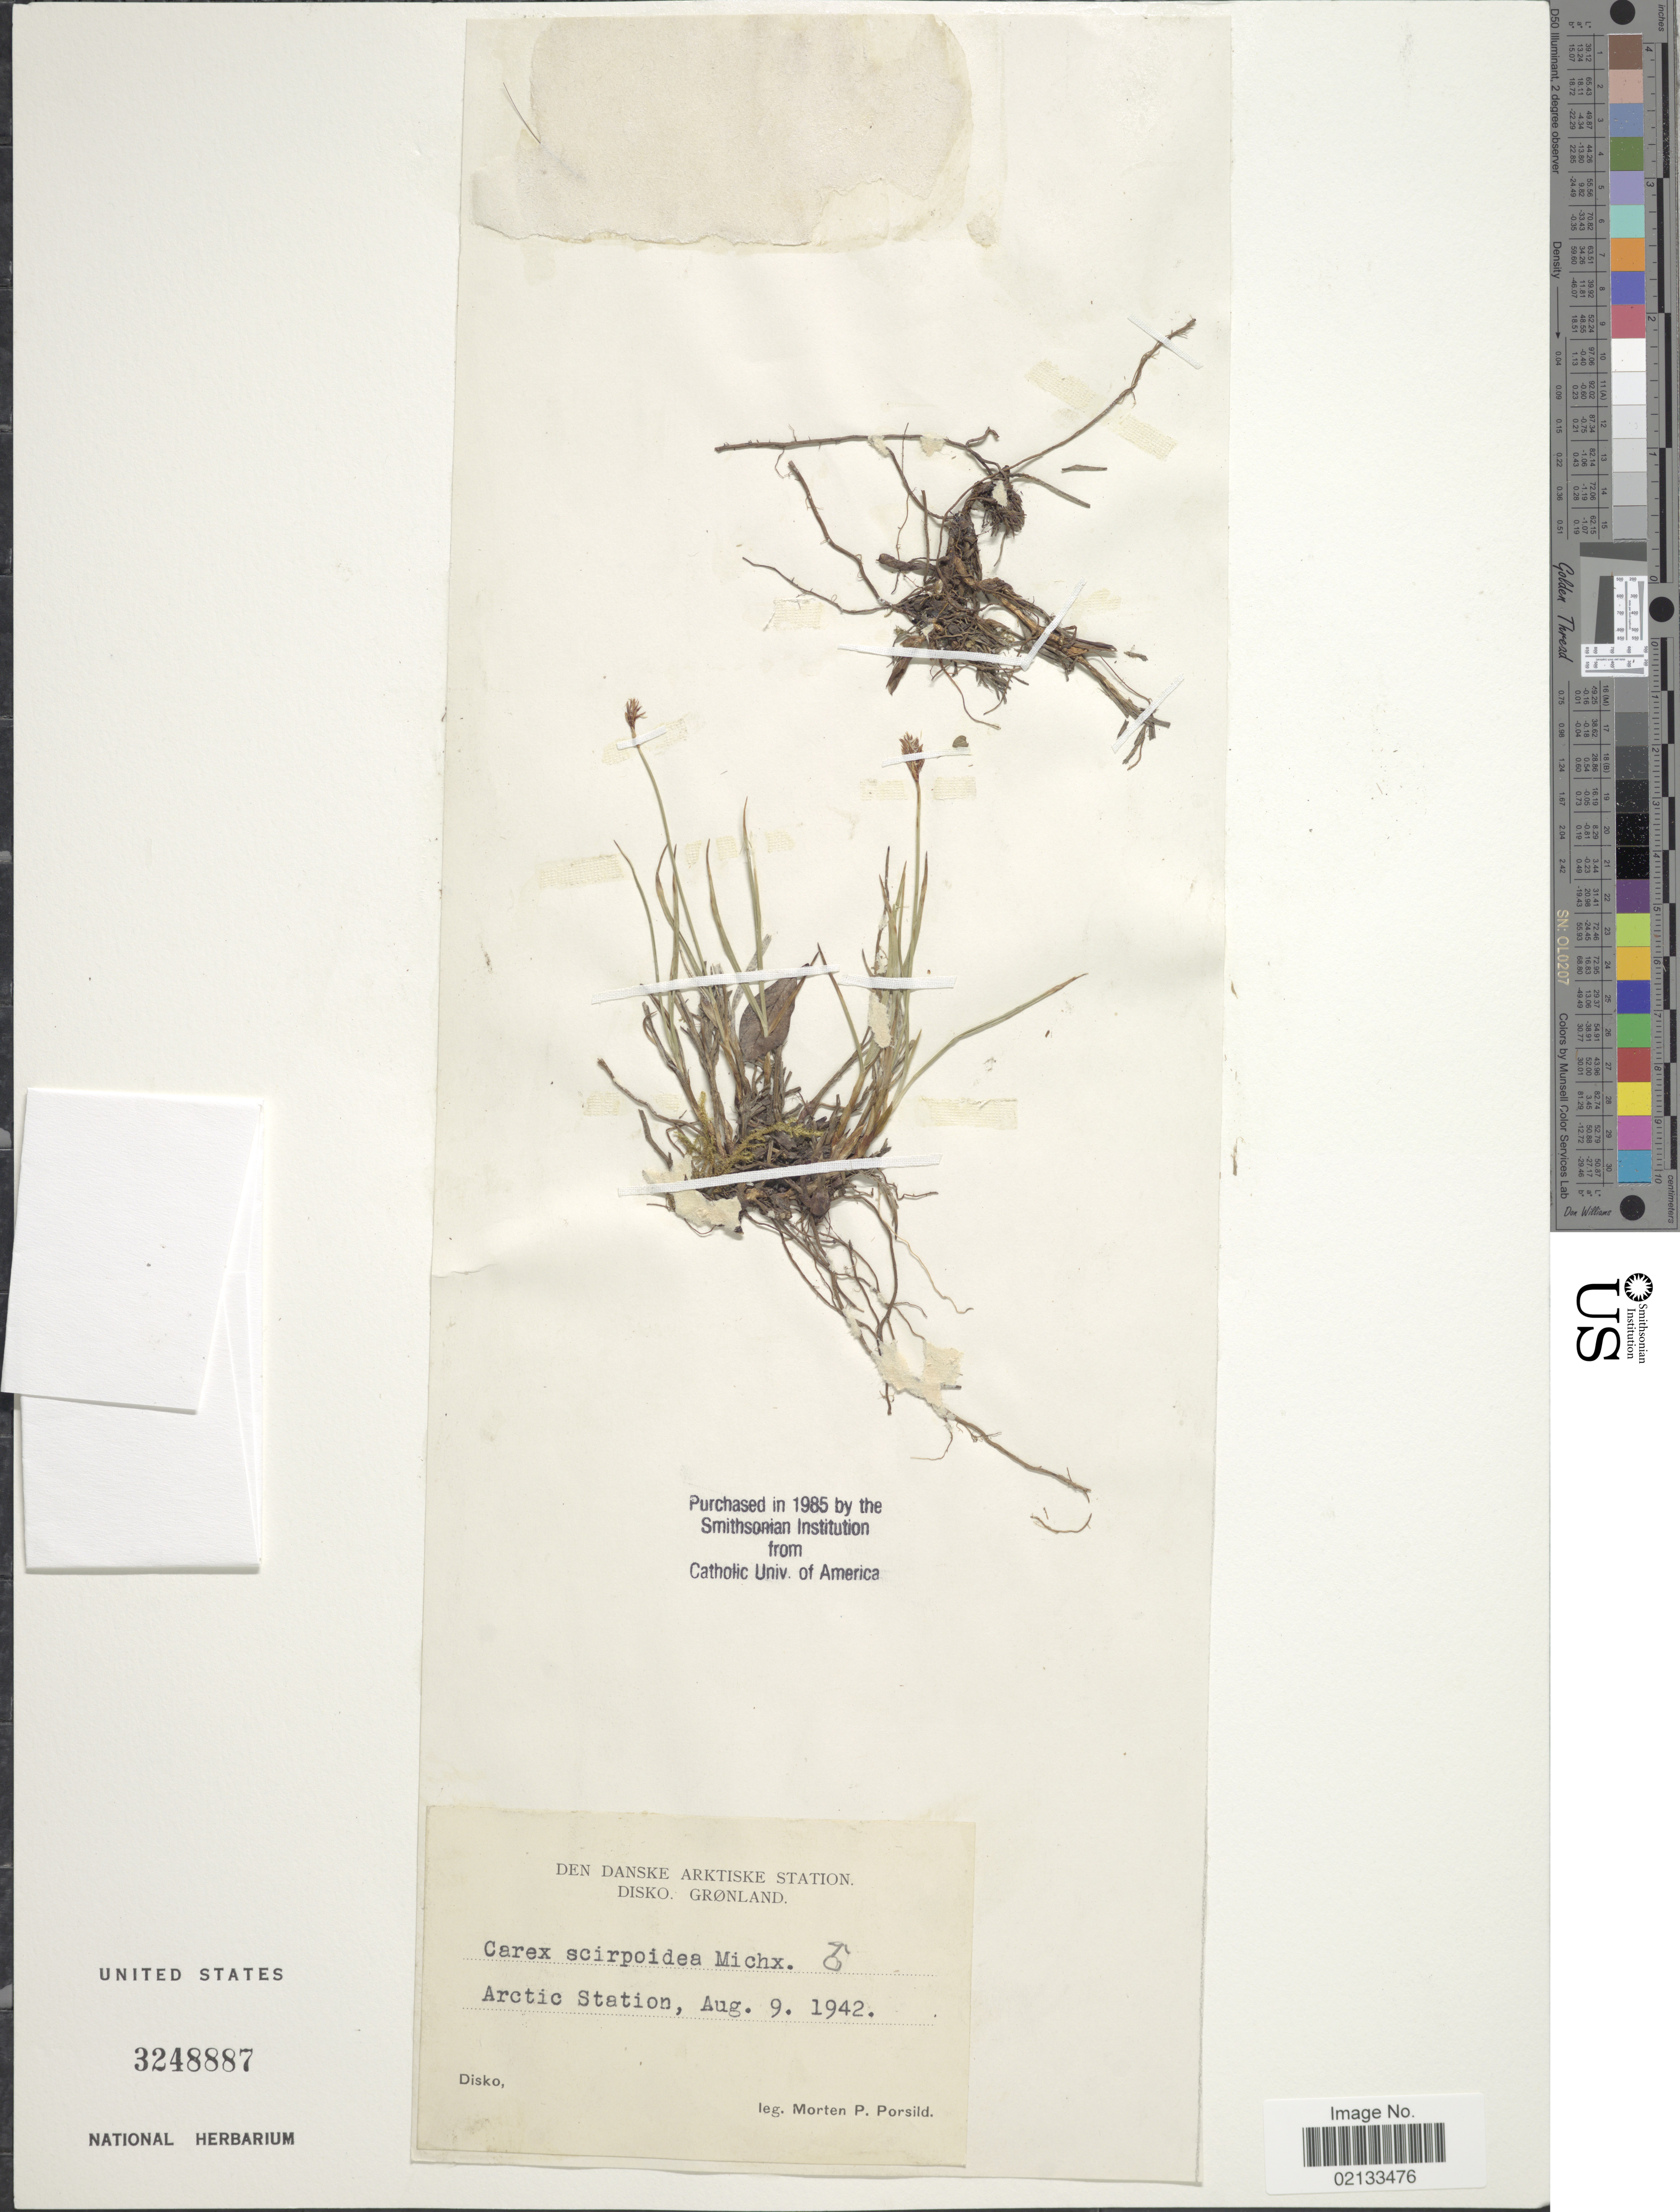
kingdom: Plantae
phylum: Tracheophyta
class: Liliopsida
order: Poales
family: Cyperaceae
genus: Carex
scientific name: Carex scirpoidea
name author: Michx.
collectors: M. P. Porsild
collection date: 1942-08-09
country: Greenland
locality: Den Danske Arktiske Station, Disko, Arctic Station, Disko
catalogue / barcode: US 3248887